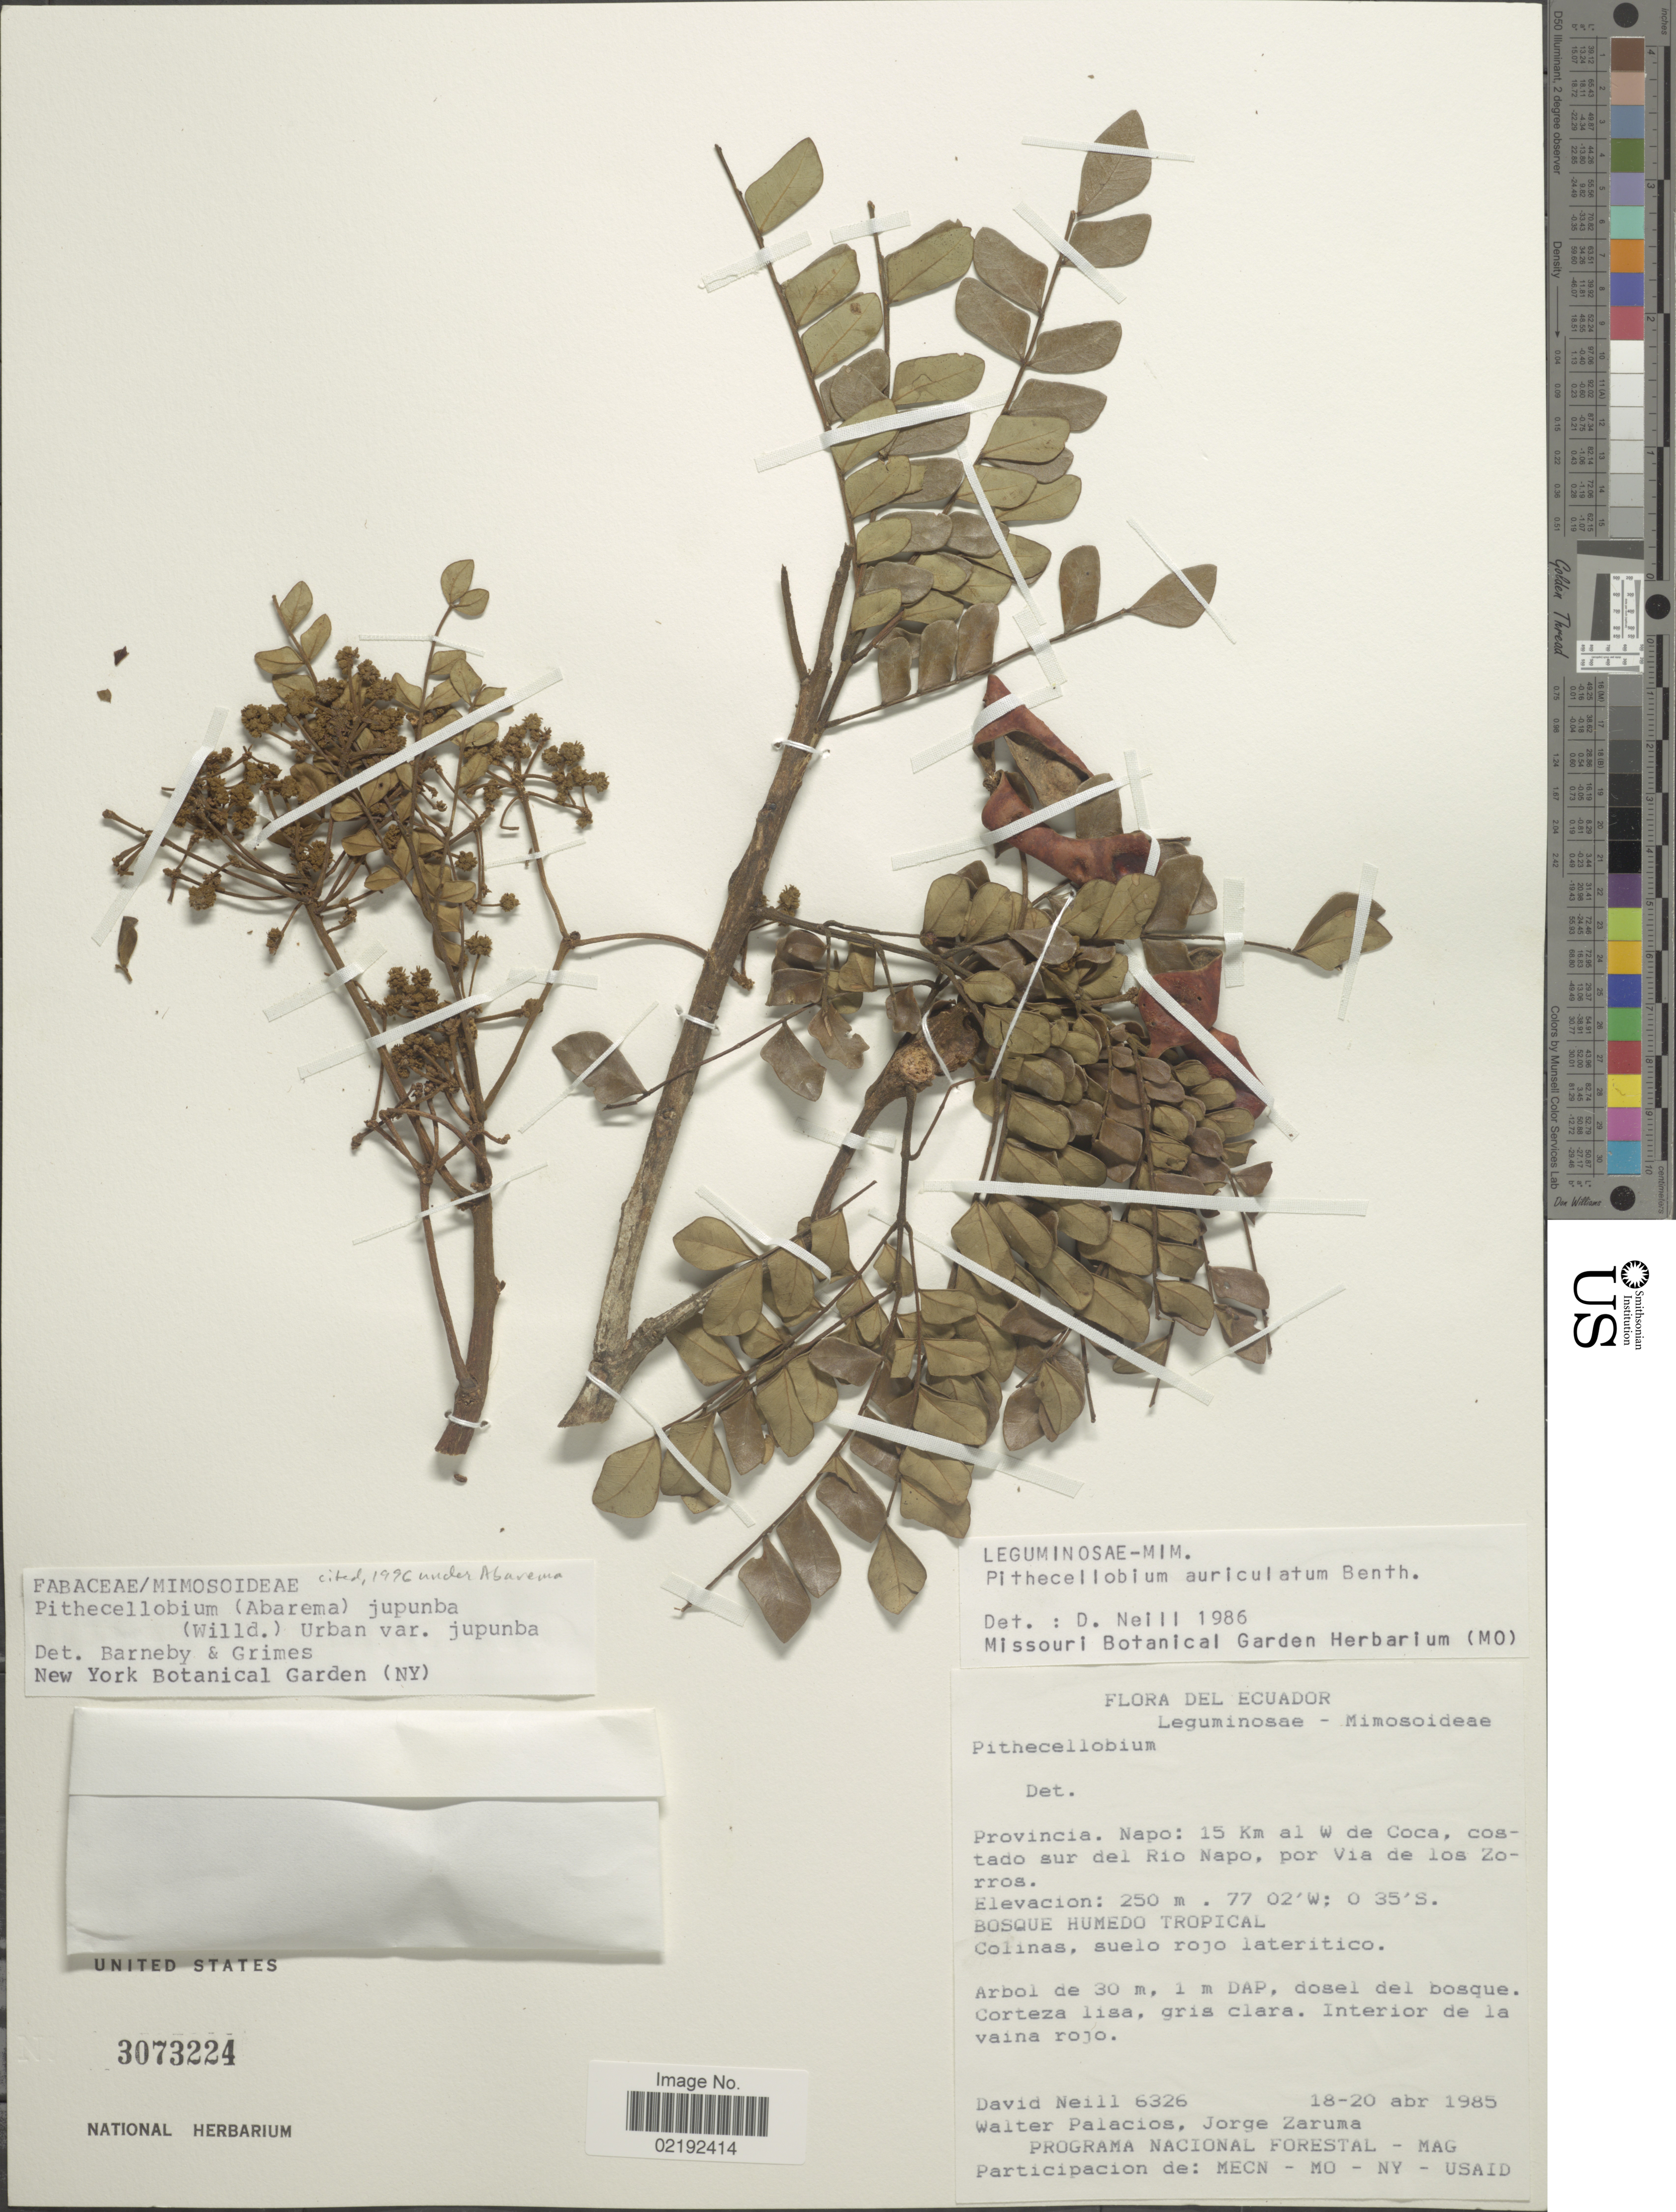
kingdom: Plantae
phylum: Tracheophyta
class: Magnoliopsida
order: Fabales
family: Fabaceae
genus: Abarema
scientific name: Abarema jupunba var. jupunba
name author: (Willd.) Britton & Killip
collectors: D. Neill, W. Palacios & J. Zaruma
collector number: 6326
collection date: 1985-04-18/1985-04-20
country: Ecuador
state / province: Napo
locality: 15 km al W de Coca, costado sur del Rio Napo, por Via de los Zorros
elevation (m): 250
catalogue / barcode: US 3073224